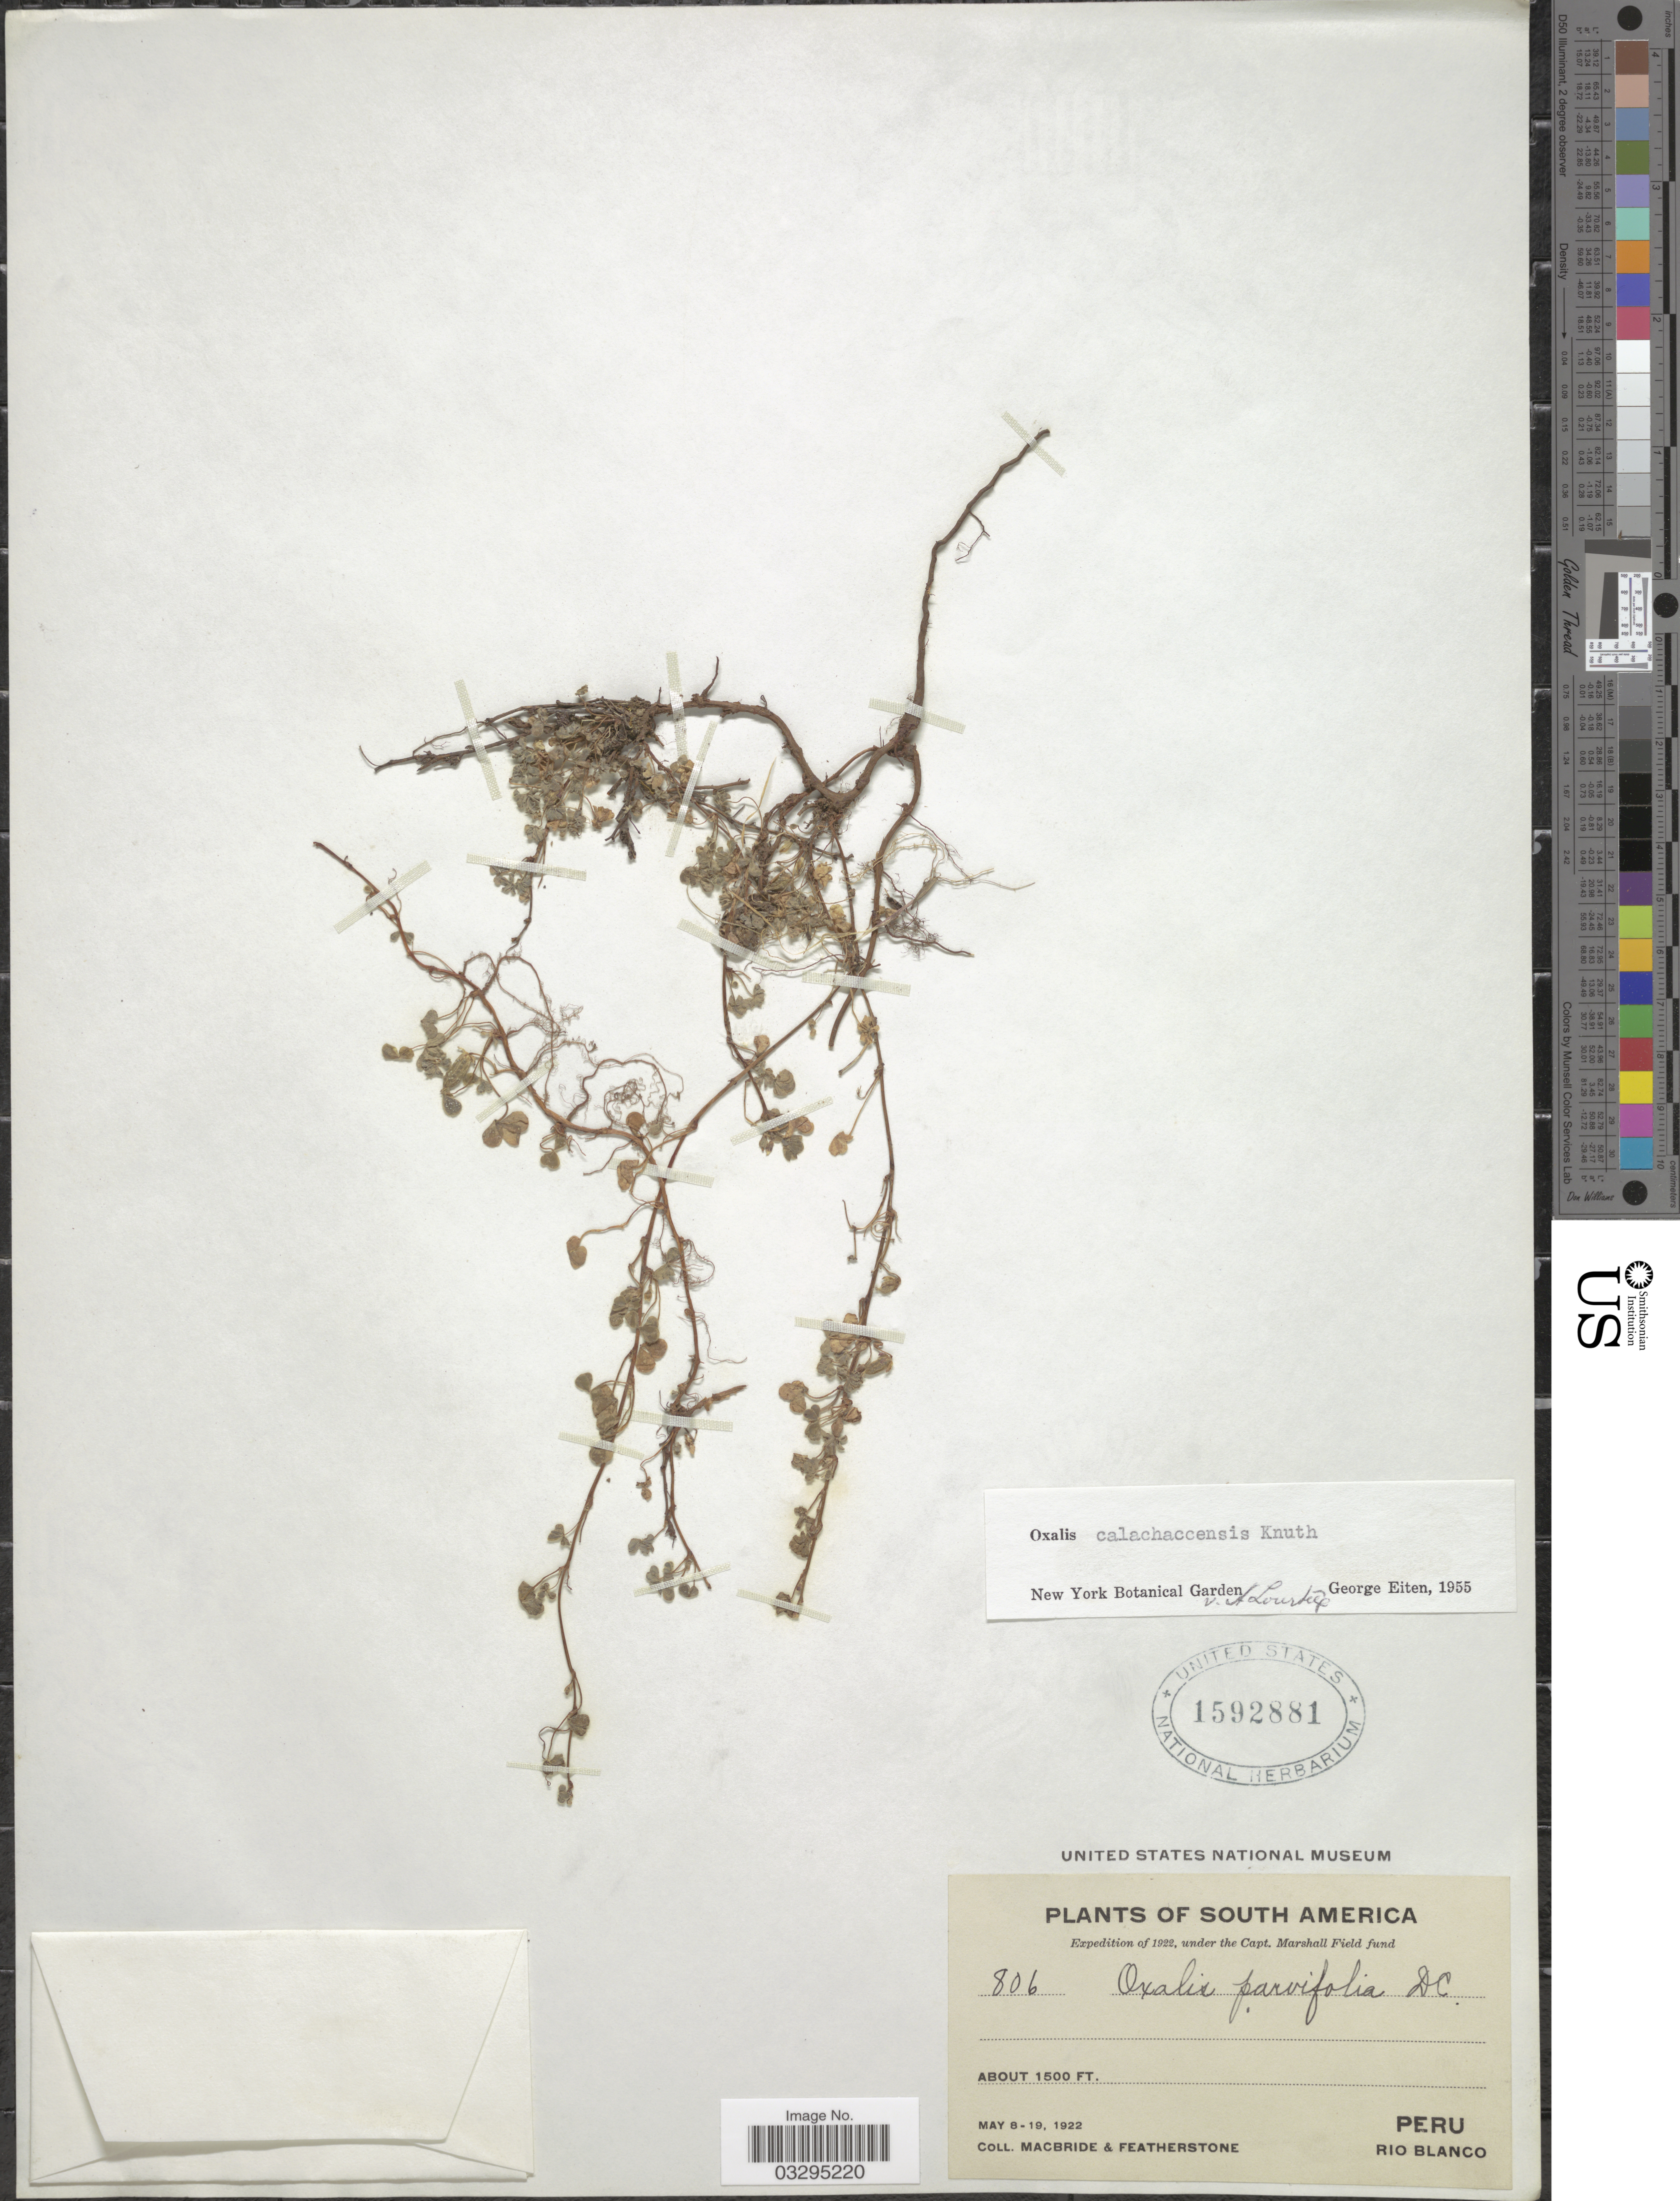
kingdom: Plantae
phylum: Tracheophyta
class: Magnoliopsida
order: Oxalidales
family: Oxalidaceae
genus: Oxalis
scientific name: Oxalis calachaccensis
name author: R. Knuth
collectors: Macbride, -- & -. Featherstone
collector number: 806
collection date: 1922-05-08/1922-05-19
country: Peru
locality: Rio Blanco.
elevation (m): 457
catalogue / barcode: US 1592881